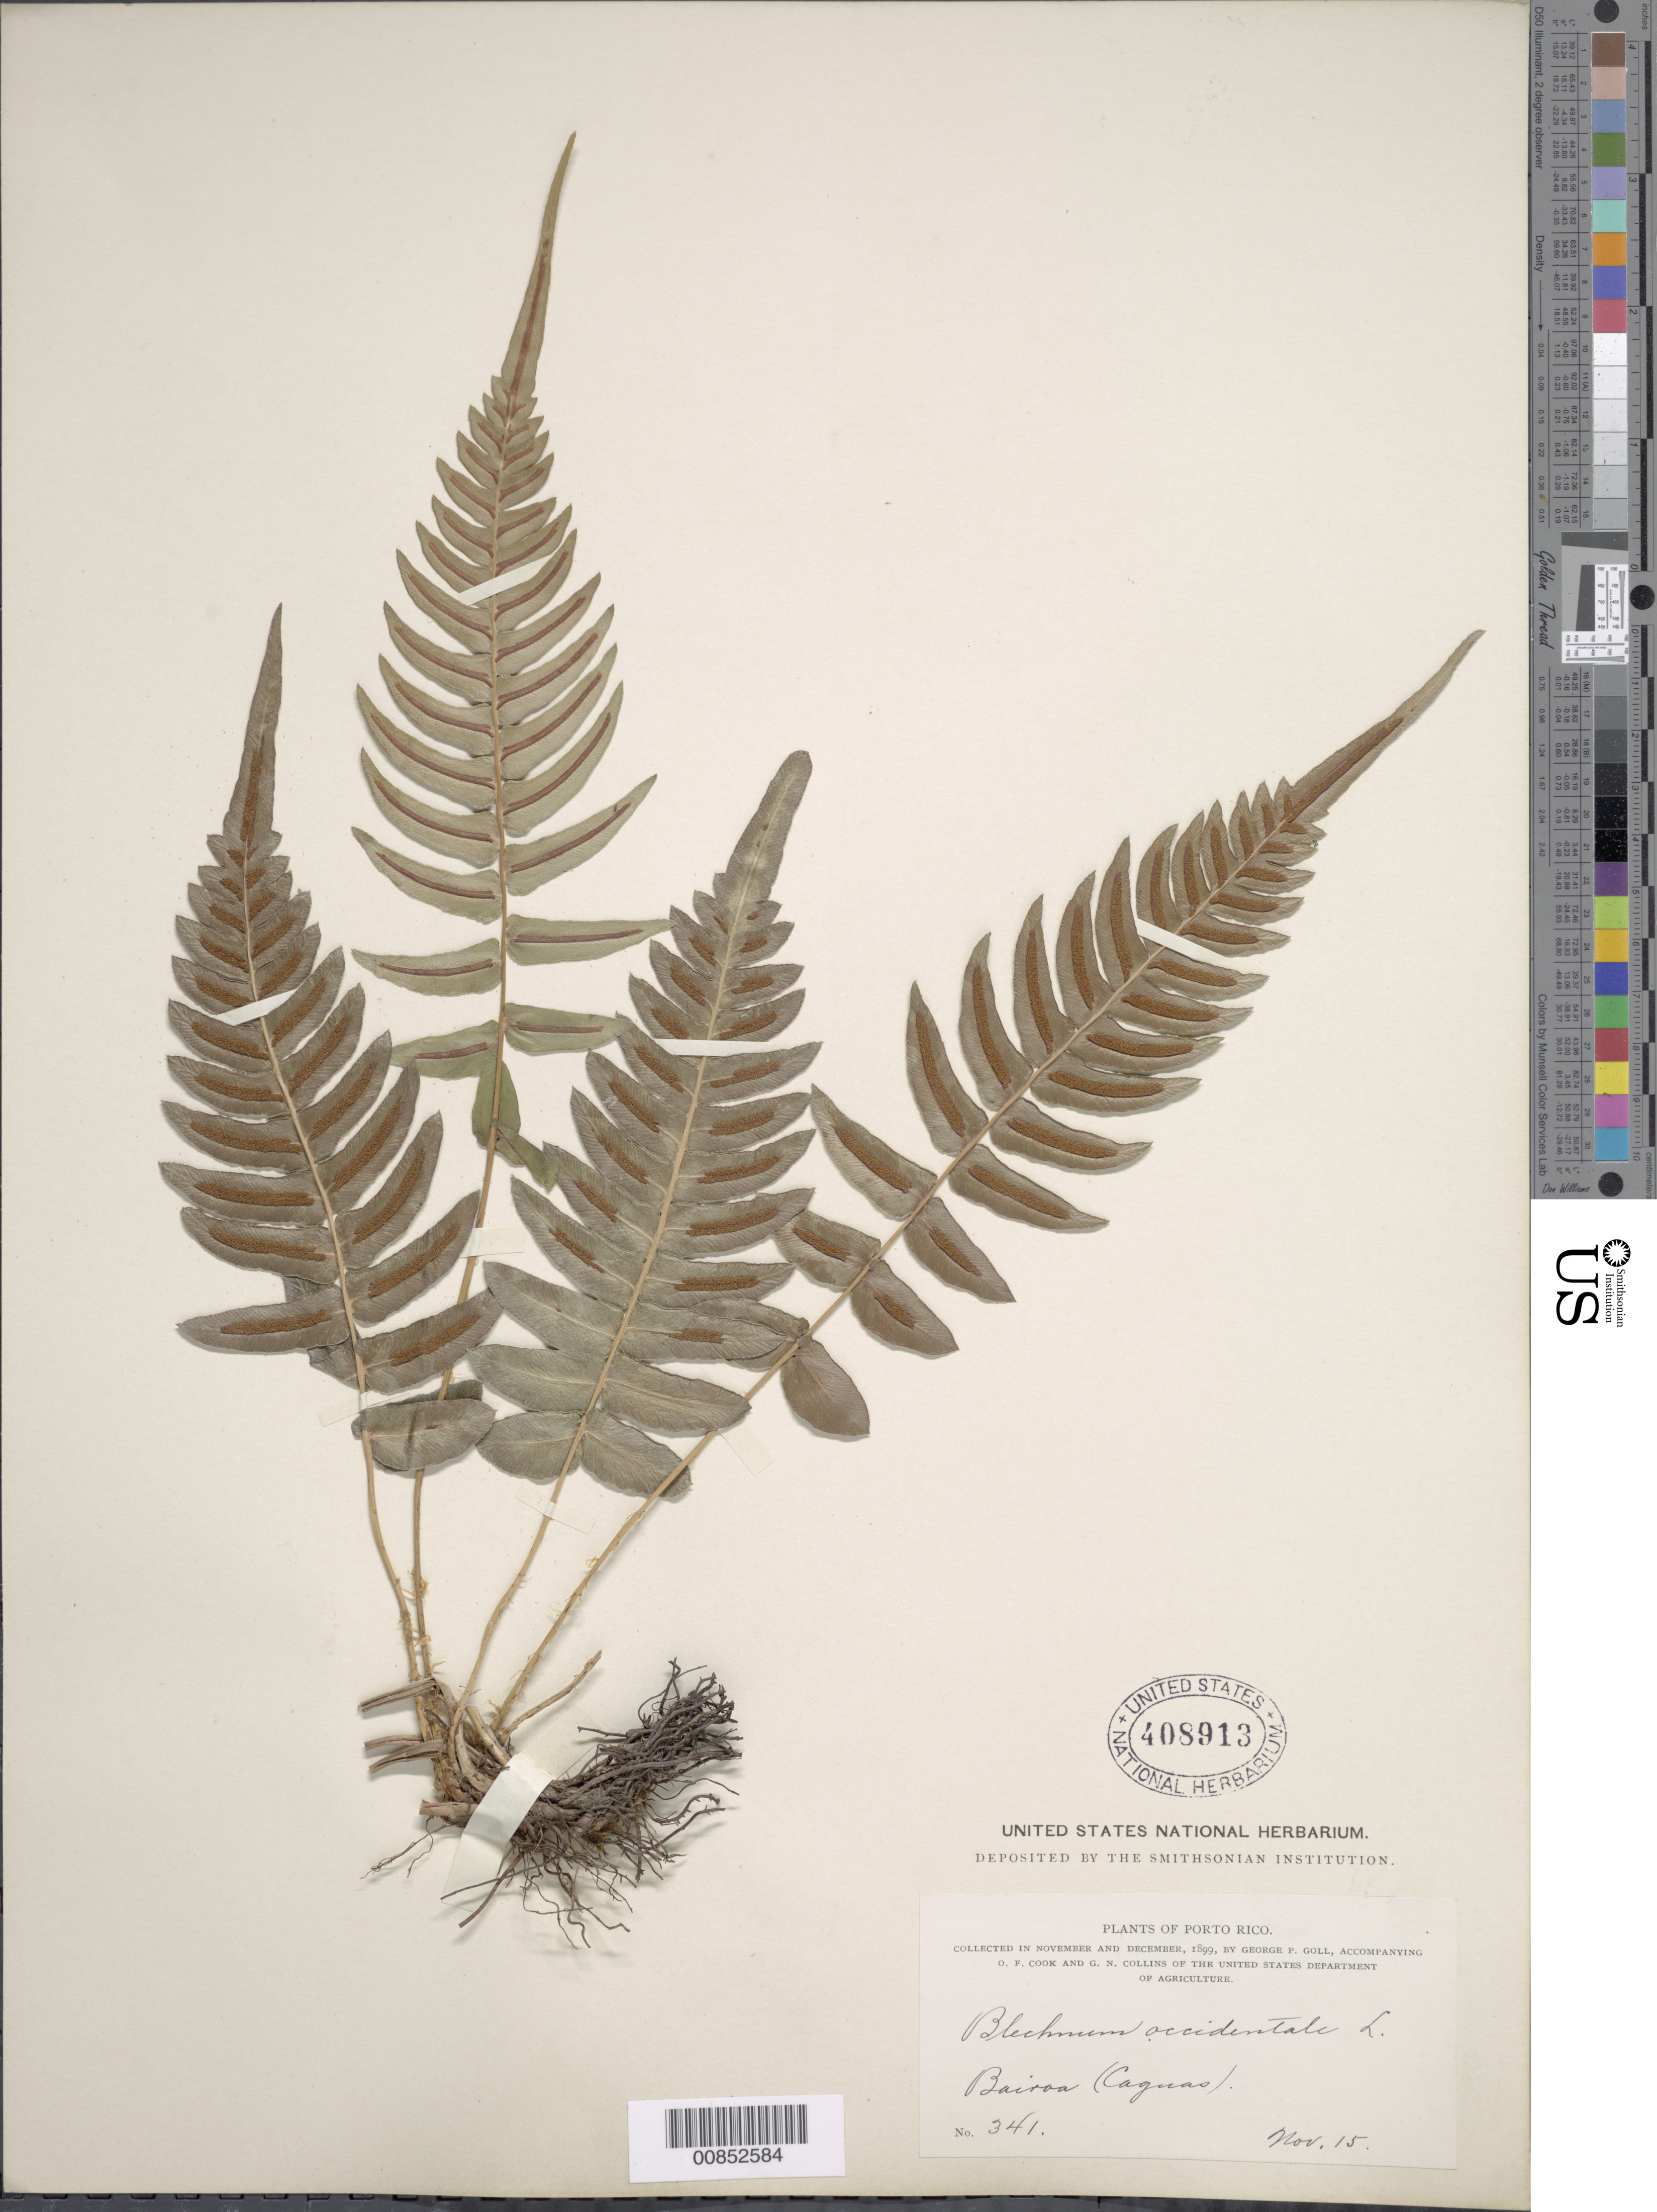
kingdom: Plantae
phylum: Tracheophyta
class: Polypodiopsida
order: Polypodiales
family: Blechnaceae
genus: Blechnum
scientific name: Blechnum occidentale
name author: L.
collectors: G. Goll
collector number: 341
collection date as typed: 15 Nov 1899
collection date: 1899-11-15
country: Puerto Rico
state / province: Caguas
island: Puerto Rico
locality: Bairoa (Caguas)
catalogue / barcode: US 408913